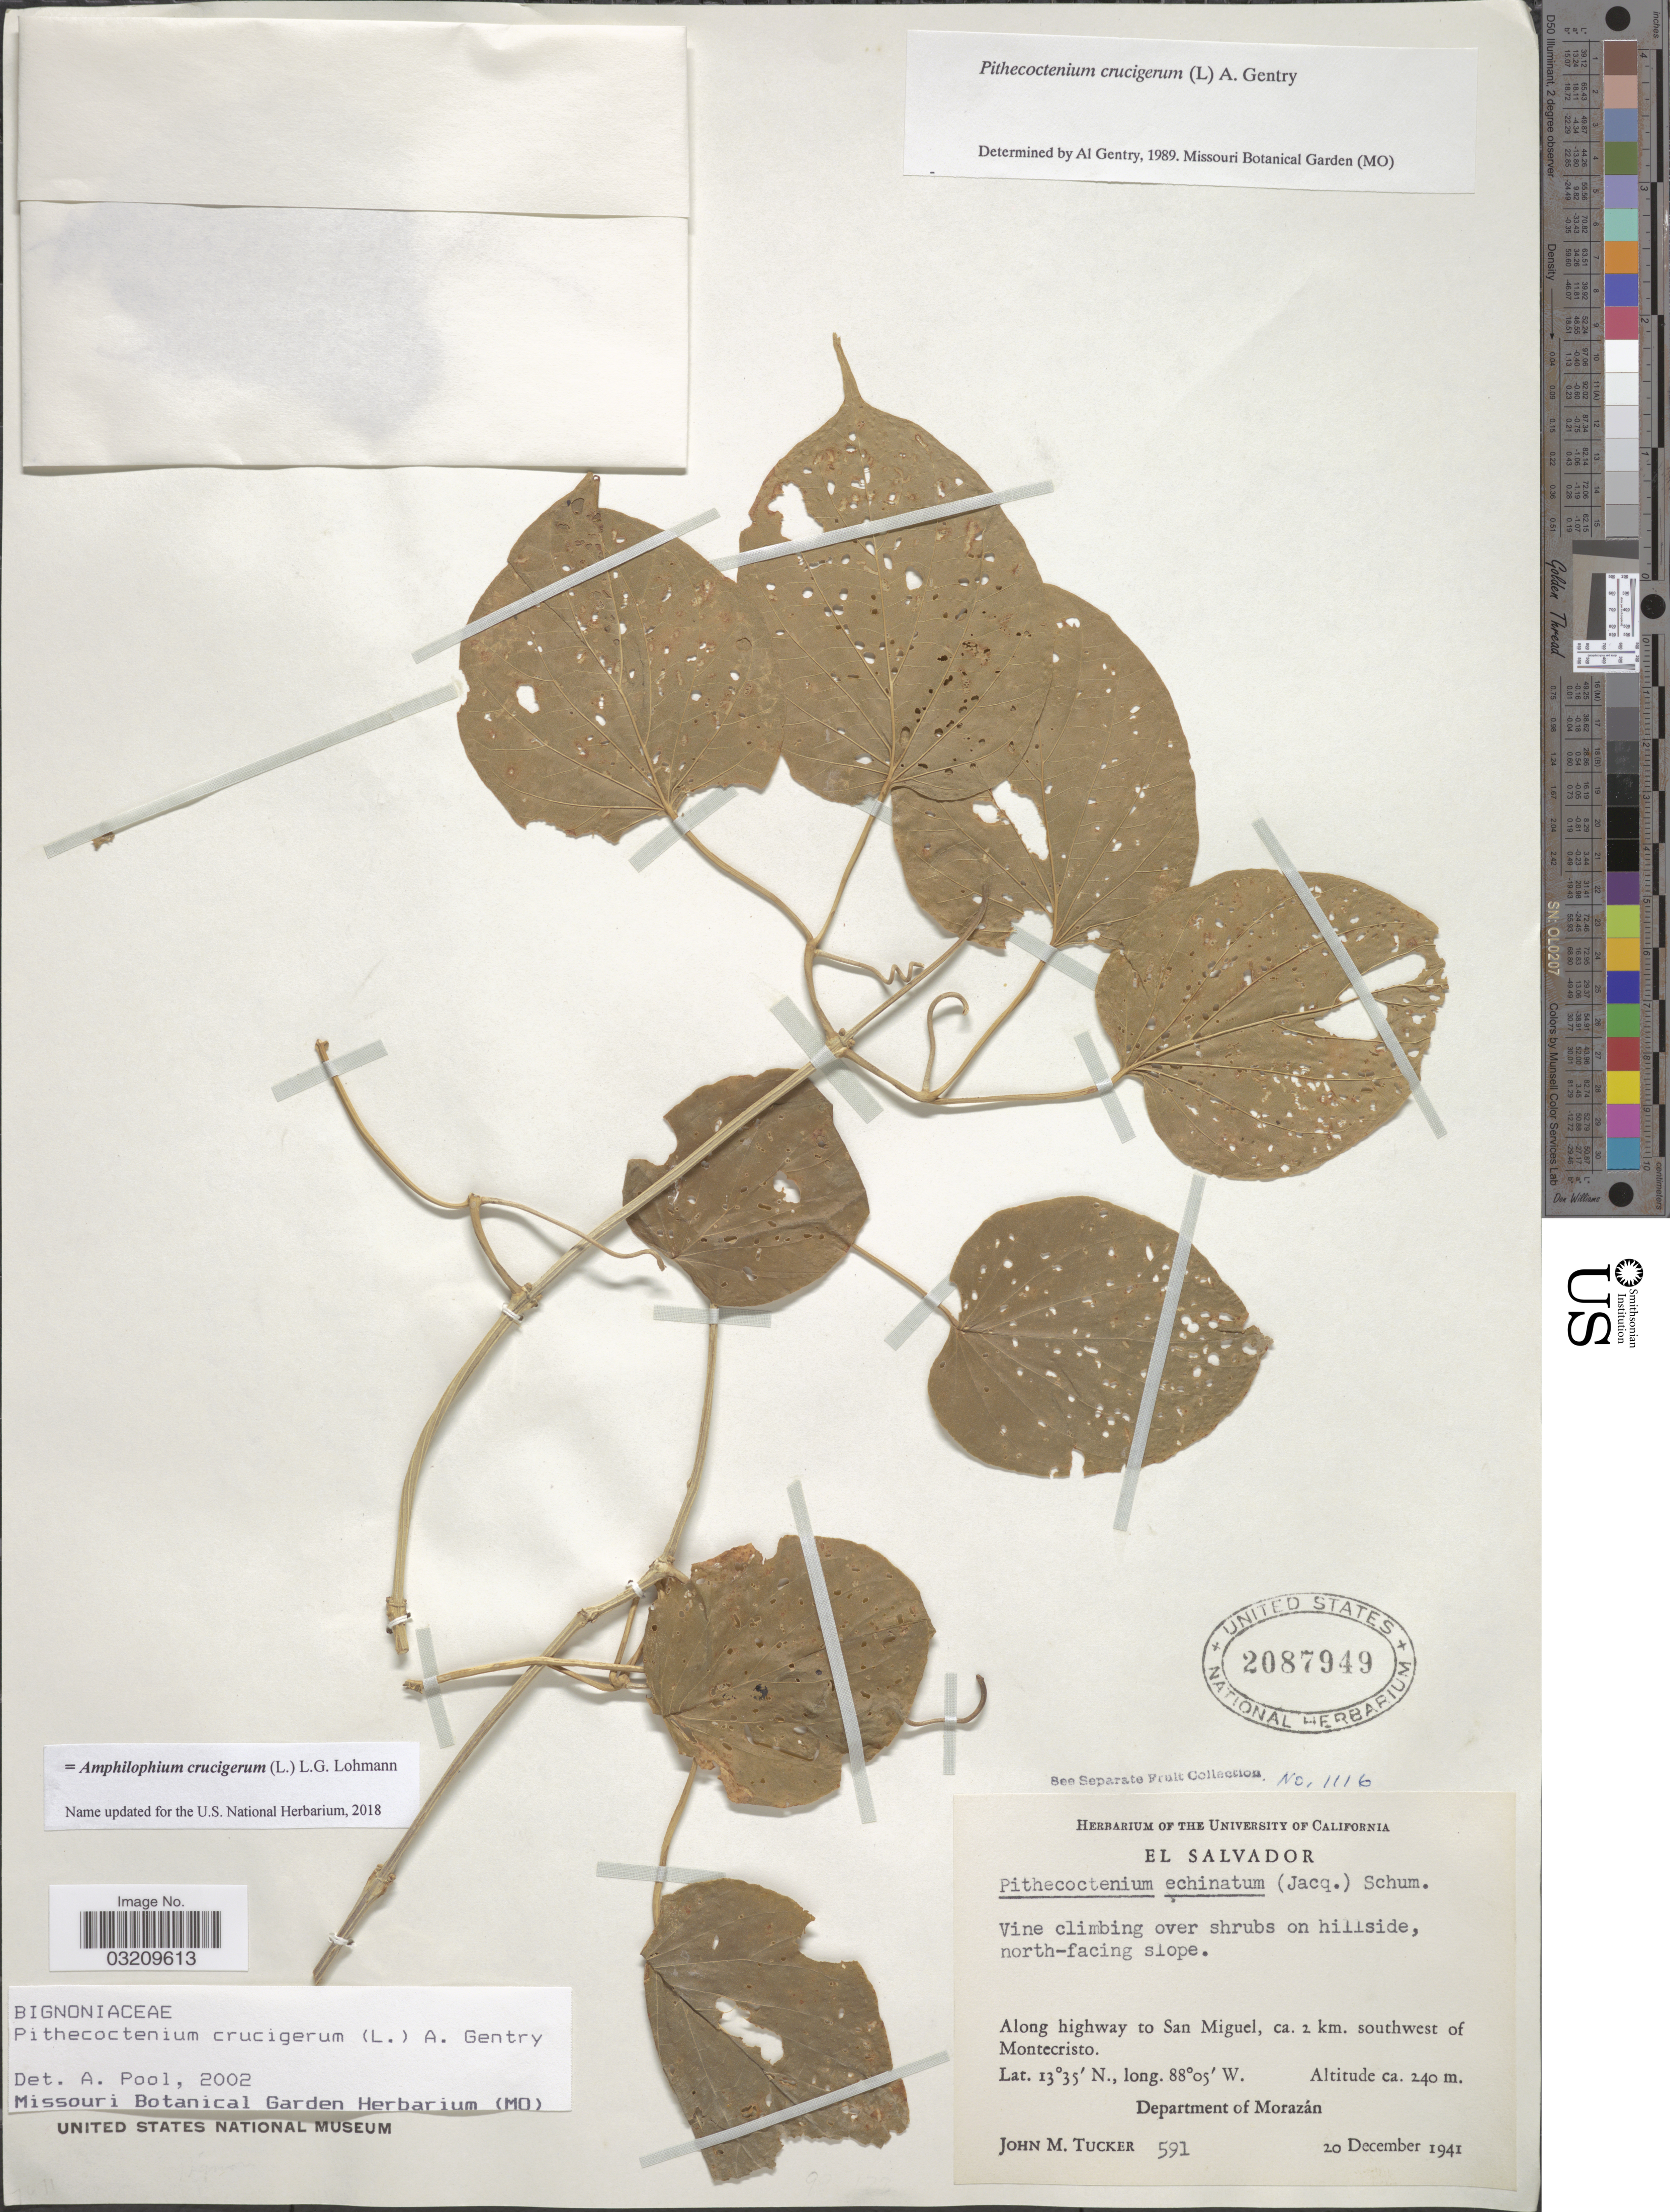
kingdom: Plantae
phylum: Tracheophyta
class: Magnoliopsida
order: Lamiales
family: Bignoniaceae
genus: Amphilophium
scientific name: Amphilophium crucigerum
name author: (L.) L.G. Lohmann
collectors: J. M. Tucker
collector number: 591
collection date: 1941-12-20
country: El Salvador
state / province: Morazan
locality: Along highway to San Miguel, ca. 2 km. southwest of Montecristo. Department of Morazán.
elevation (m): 240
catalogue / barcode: US 2087949